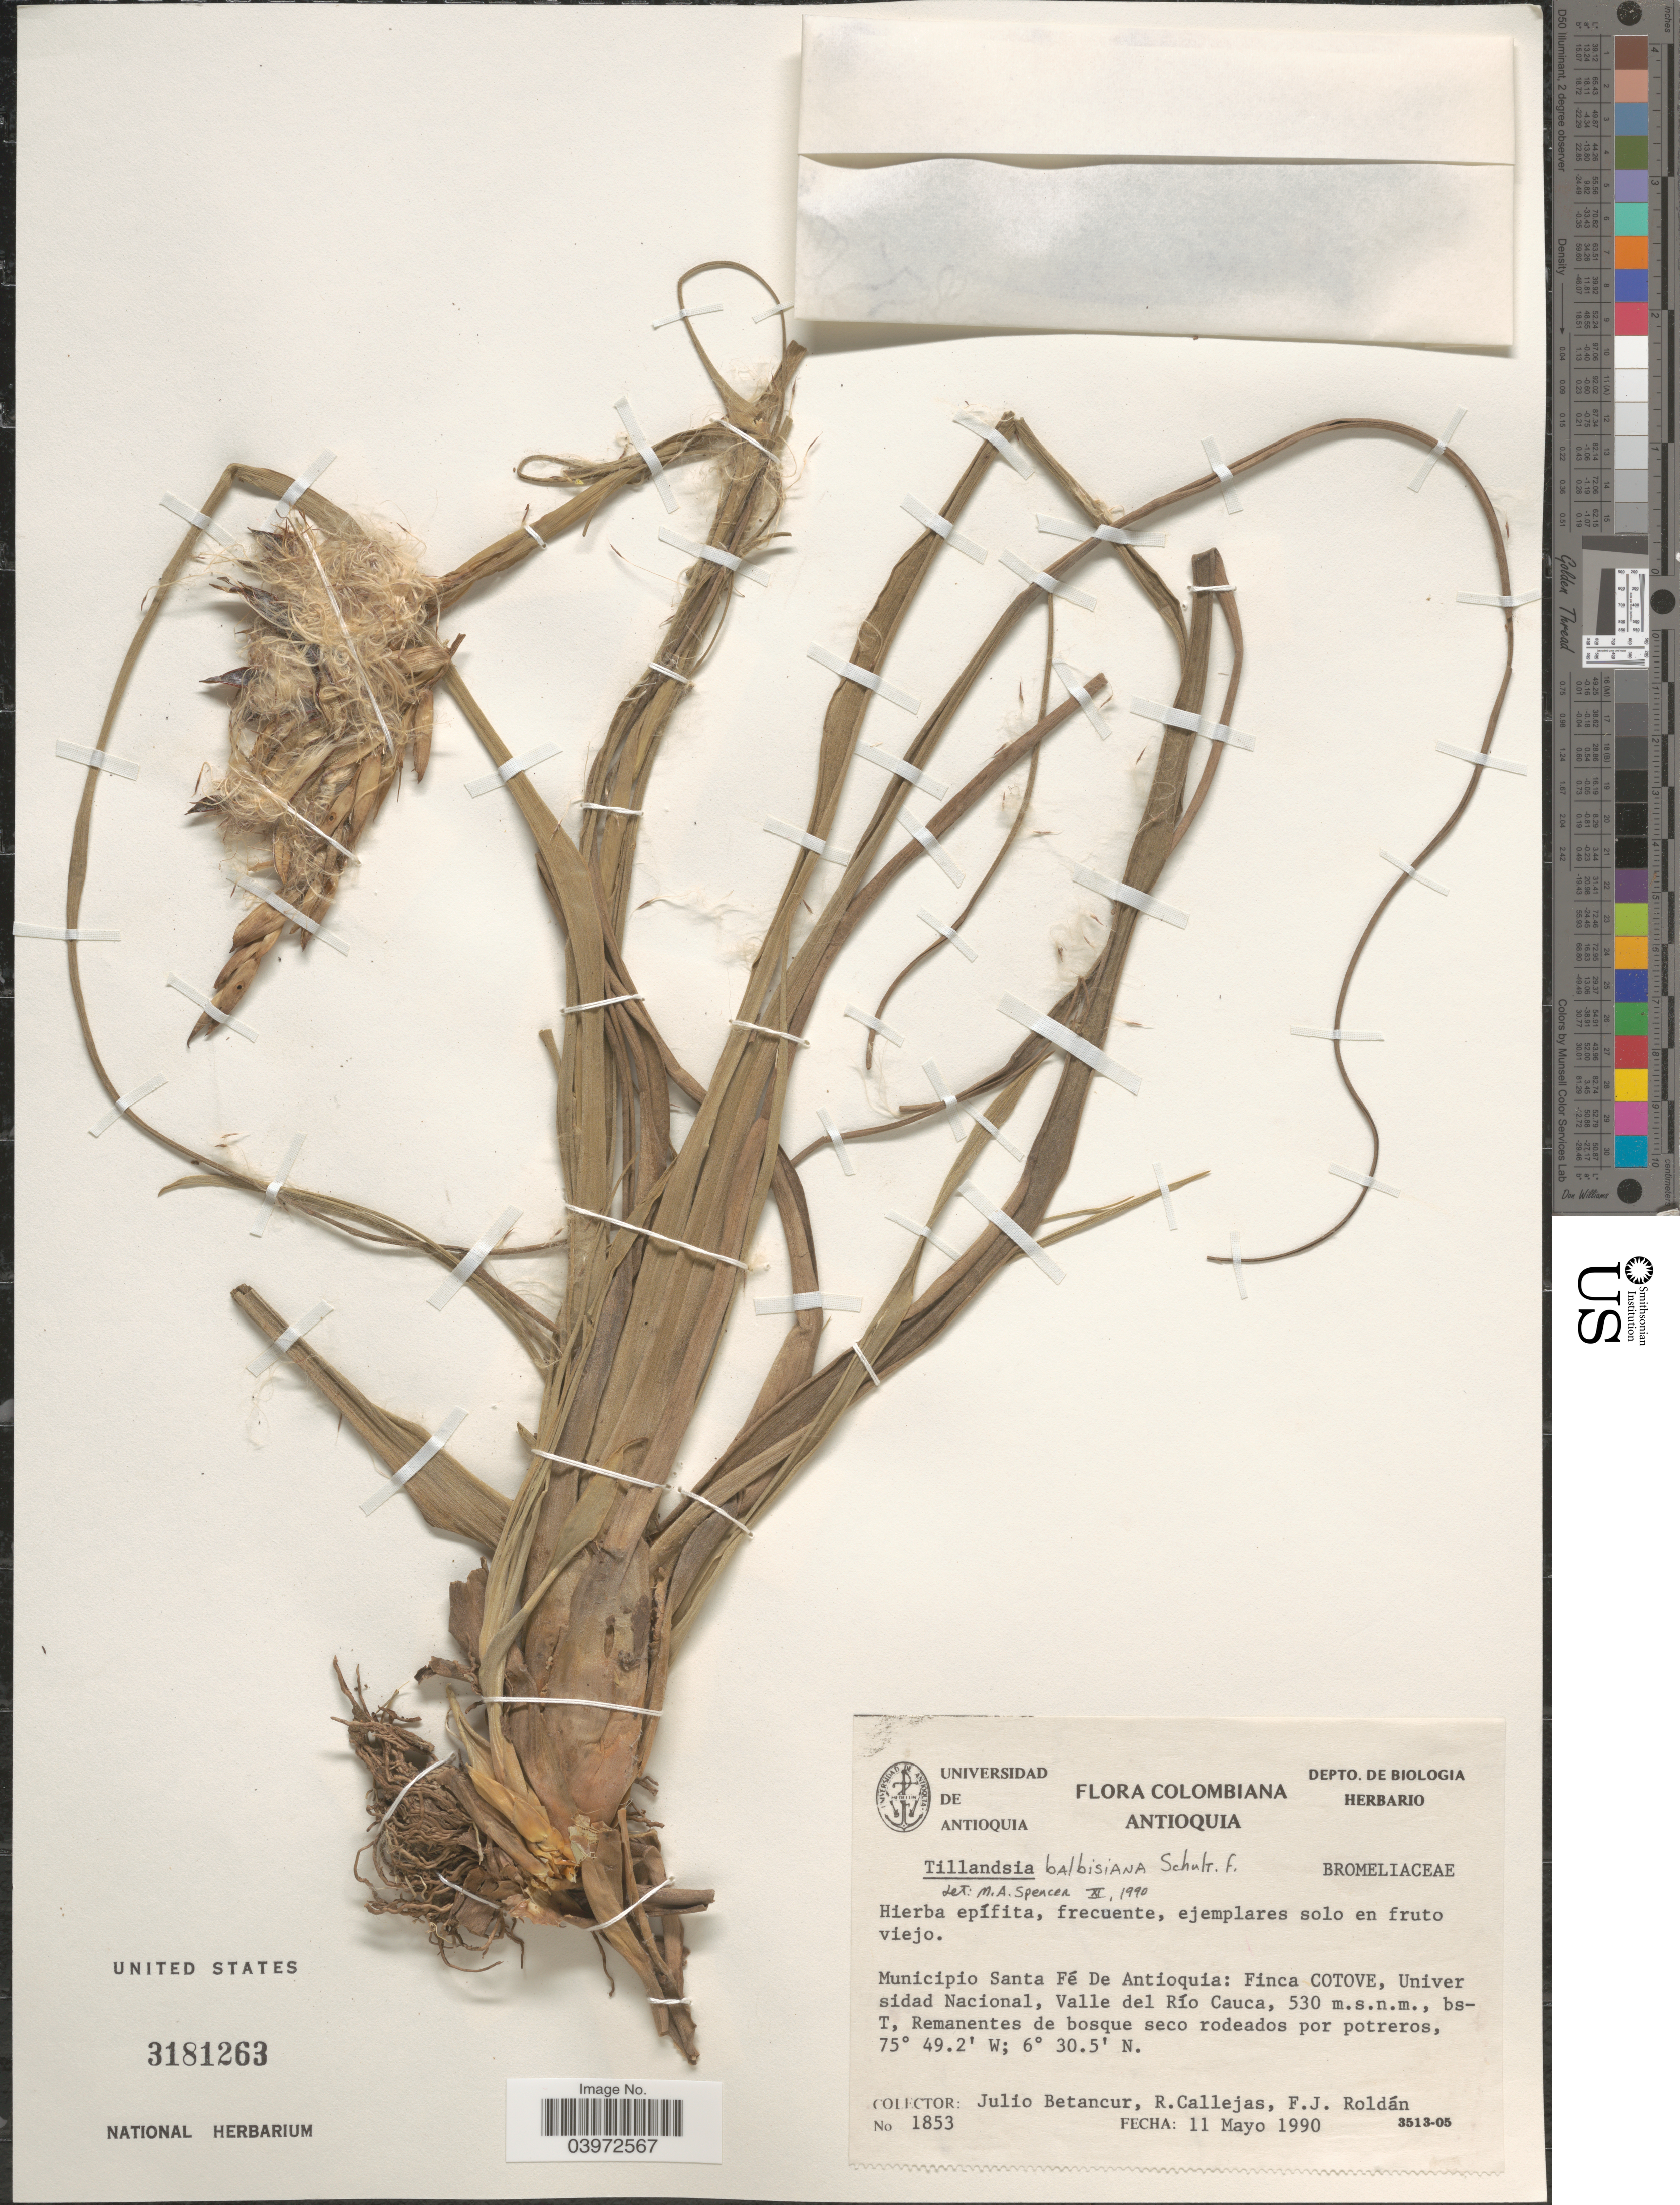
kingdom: Plantae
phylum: Tracheophyta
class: Liliopsida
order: Poales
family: Bromeliaceae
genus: Tillandsia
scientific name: Tillandsia balbisiana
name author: Schult. f.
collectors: J. C. Betancur, R. Callejas & F. J. Roldán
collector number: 1853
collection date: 1990-05-11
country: Colombia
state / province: Antioquia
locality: Municipio Santa Fé De Antioquia: Finca Cotove, Universidad Nacional, Valle del Río Cauca.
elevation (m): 530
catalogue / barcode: US 3181263